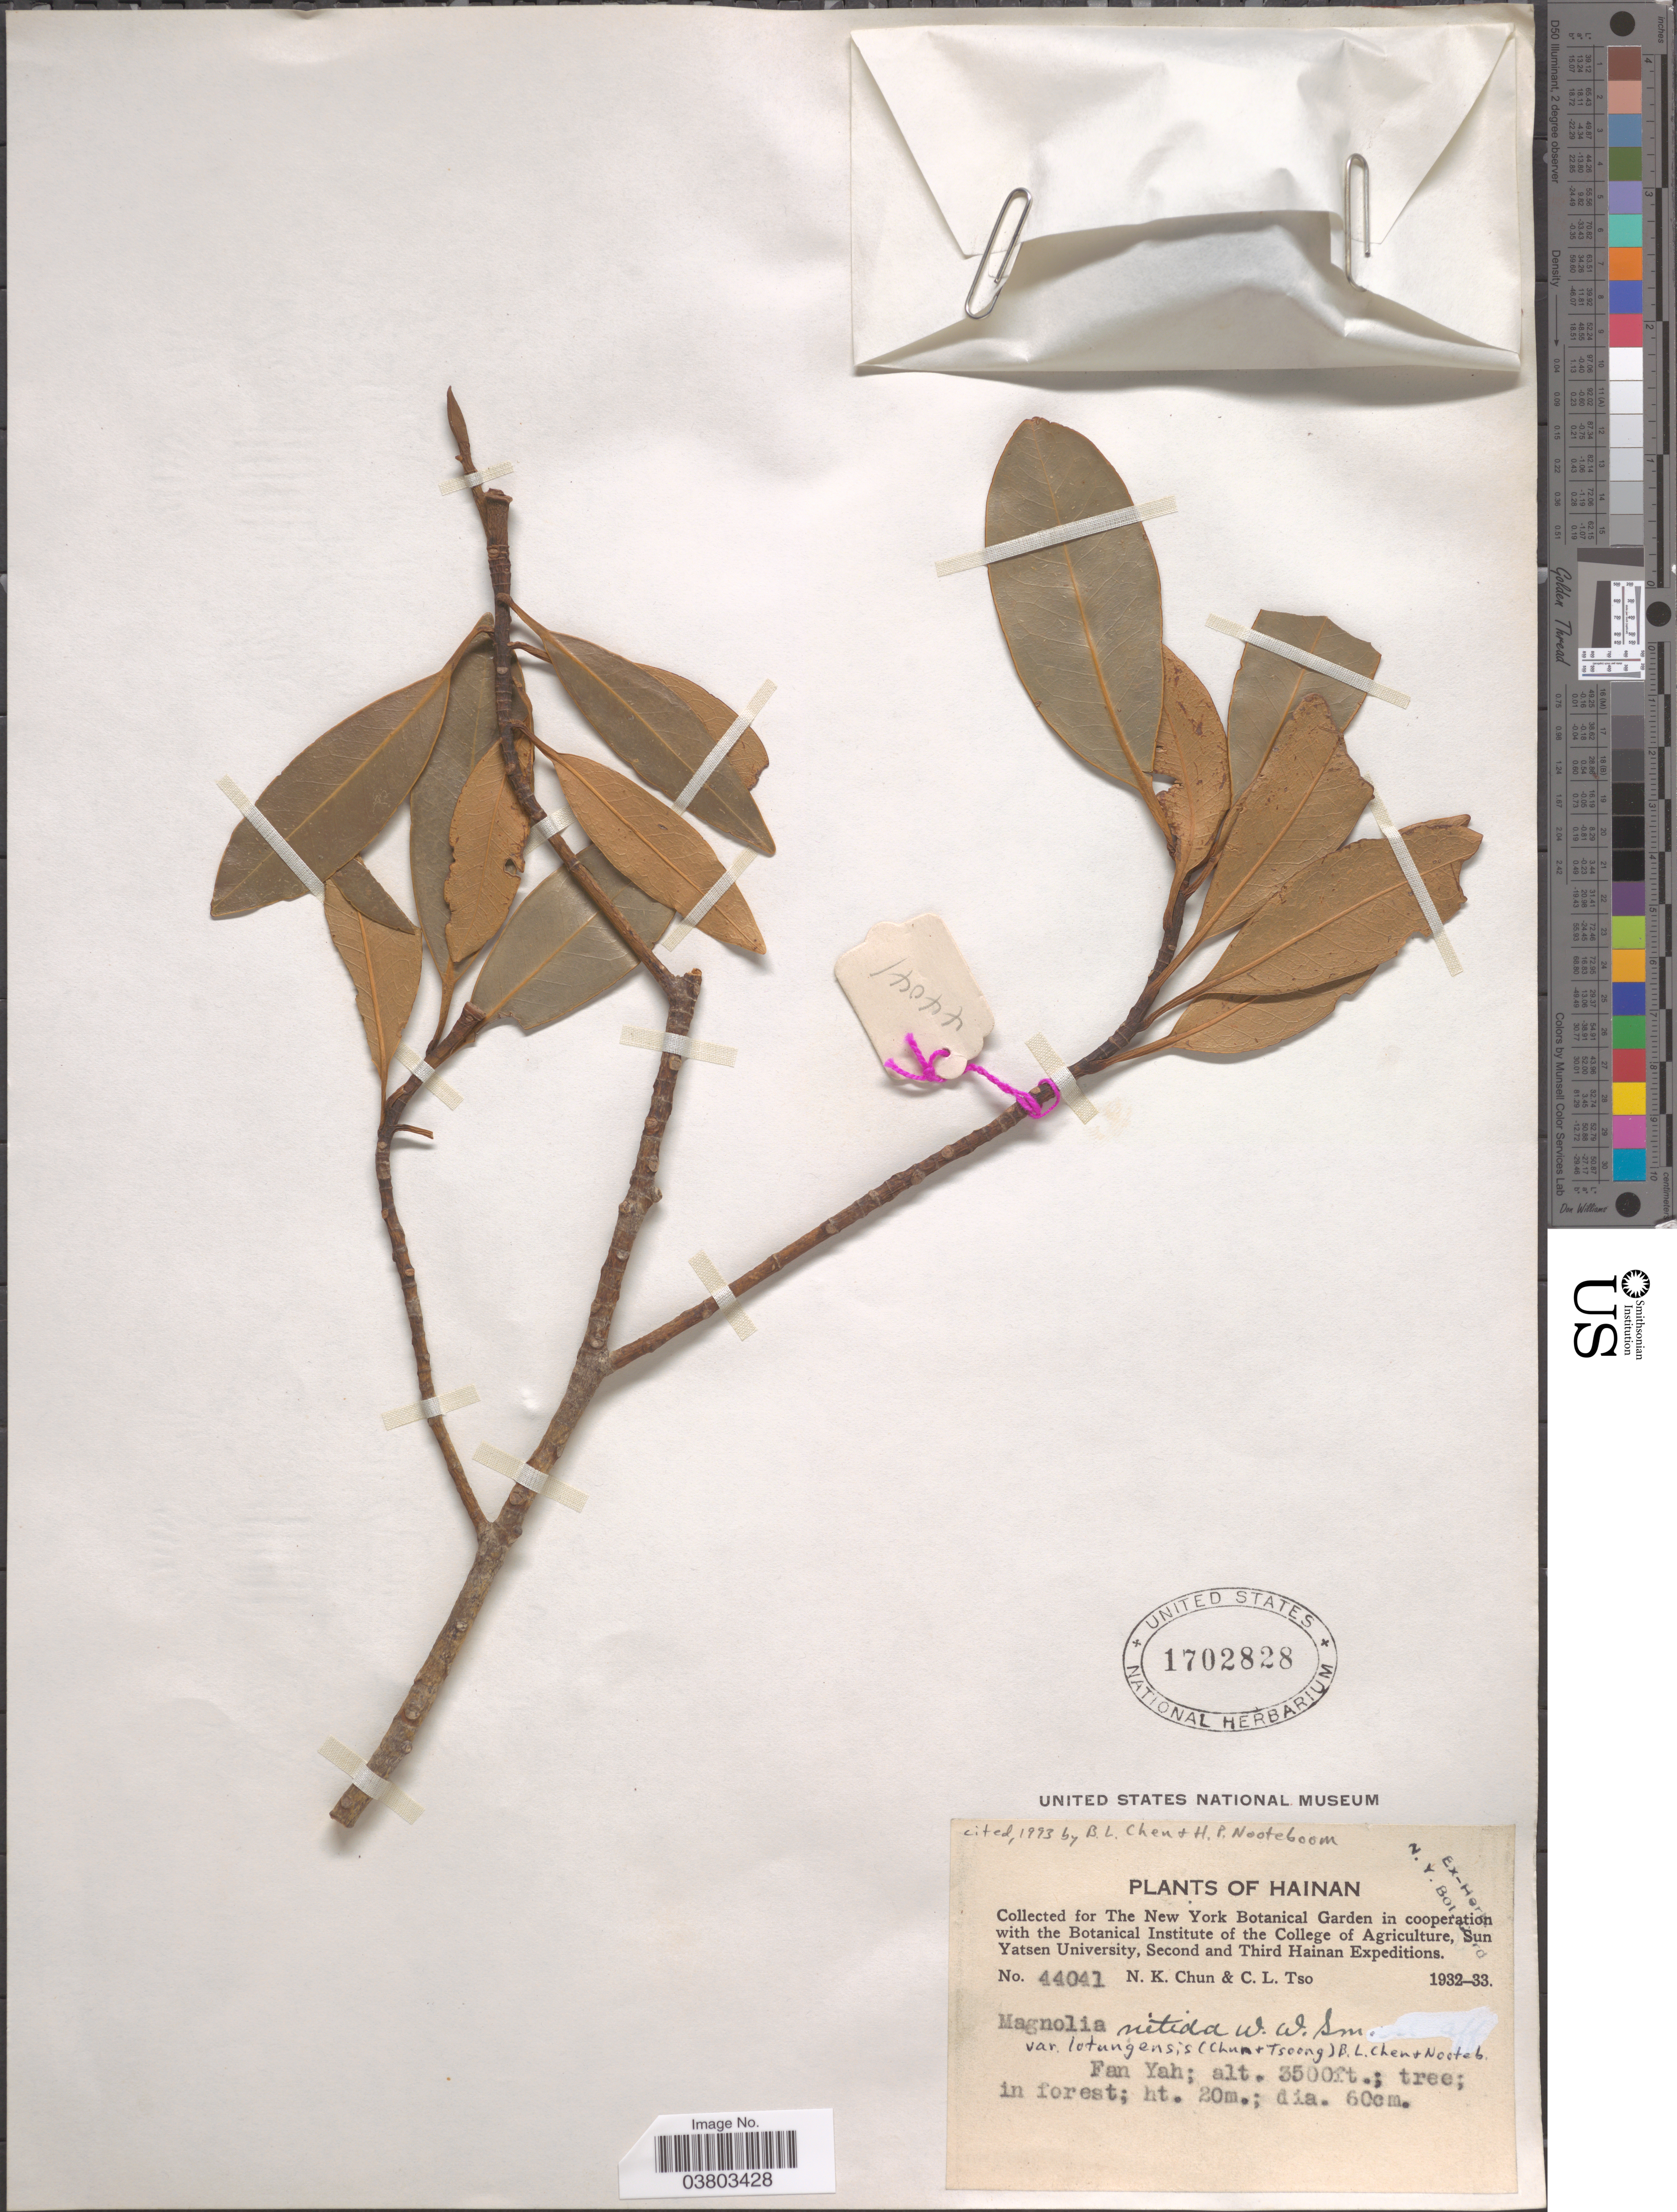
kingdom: Plantae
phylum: Tracheophyta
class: Magnoliopsida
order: Magnoliales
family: Magnoliaceae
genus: Magnolia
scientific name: Magnolia nitida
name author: W.W. Sm.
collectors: N. K. Chun & C. Tso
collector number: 44041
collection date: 1932/1933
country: China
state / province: Hainan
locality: Fan Yah.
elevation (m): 1067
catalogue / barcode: US 1702828